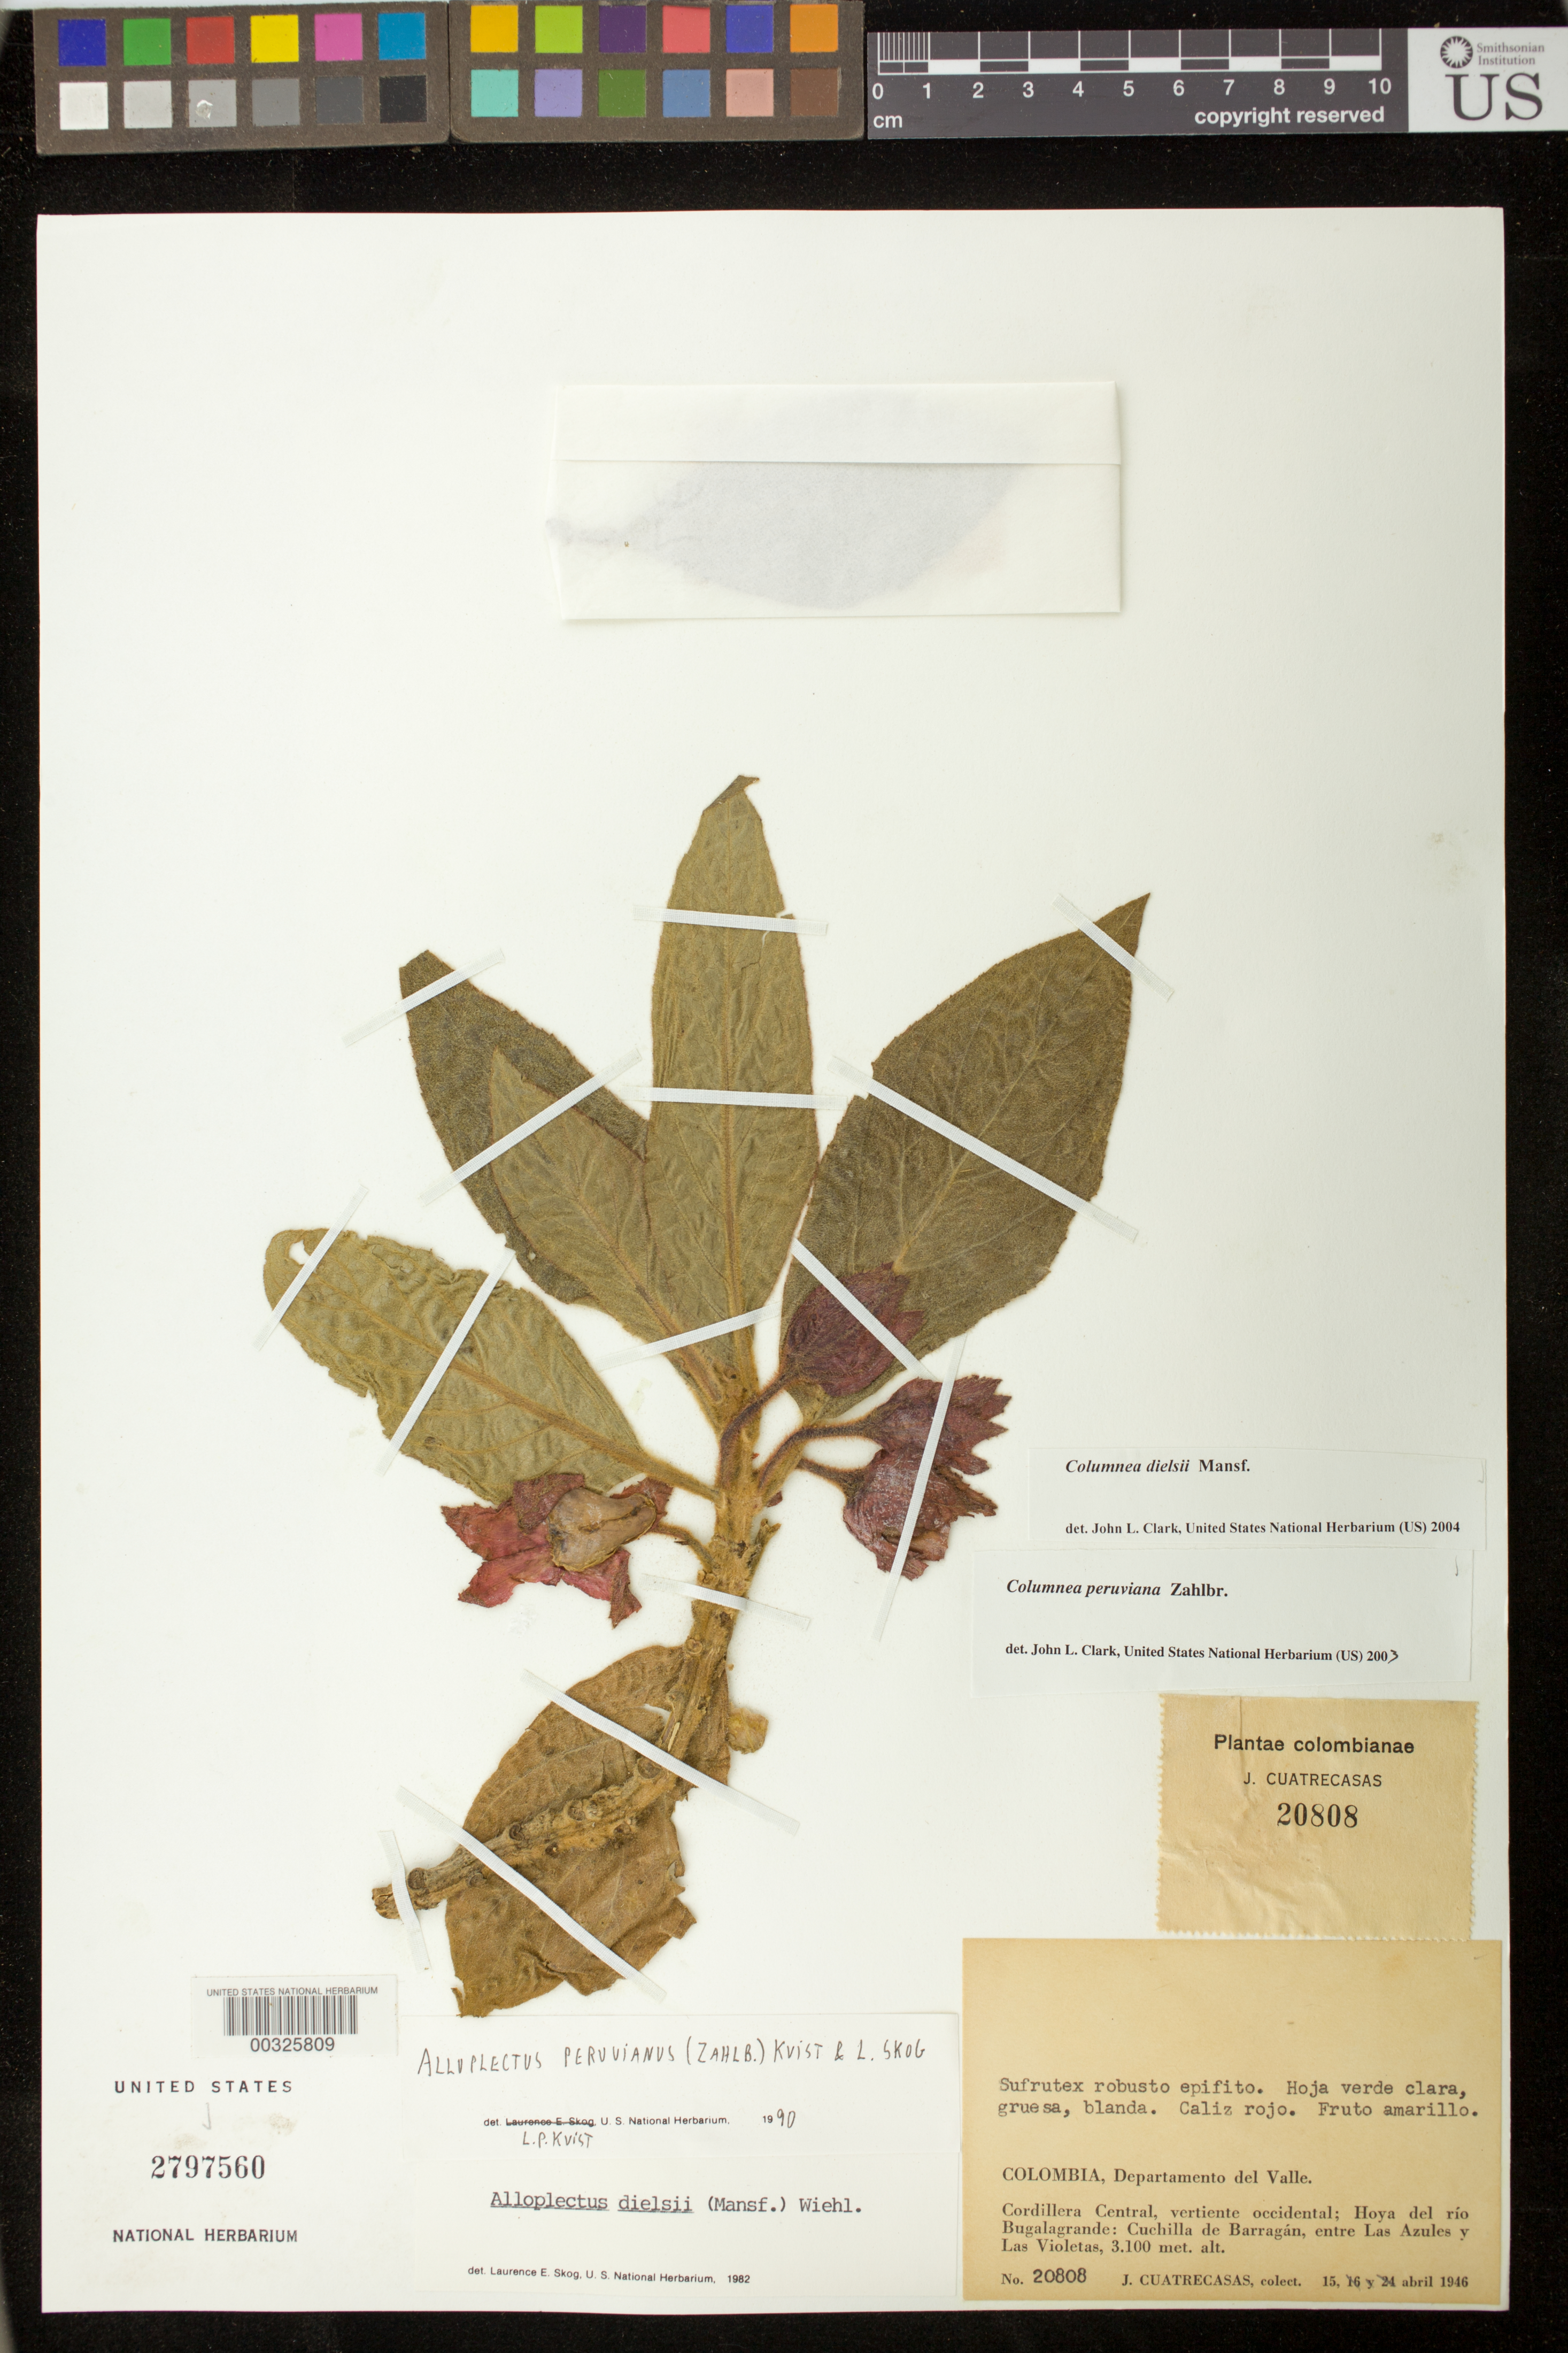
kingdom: Plantae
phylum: Tracheophyta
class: Magnoliopsida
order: Lamiales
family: Gesneriaceae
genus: Columnea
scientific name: Columnea dielsii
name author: Mansf.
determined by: Clark, J. L., (SEL), The Marie Selby Botanical Garden (UNITED STATES)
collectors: J. Cuatrecasas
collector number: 20808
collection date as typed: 15 Apr 1946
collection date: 1946-04-15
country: Colombia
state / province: Valle del Cauca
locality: Cordillera Central, vertiente occidental; Hoya del rio Bugalagrande: Cuchilla de Barragán, entre Las Azules y Las Violetas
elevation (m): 3100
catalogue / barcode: US 2797560